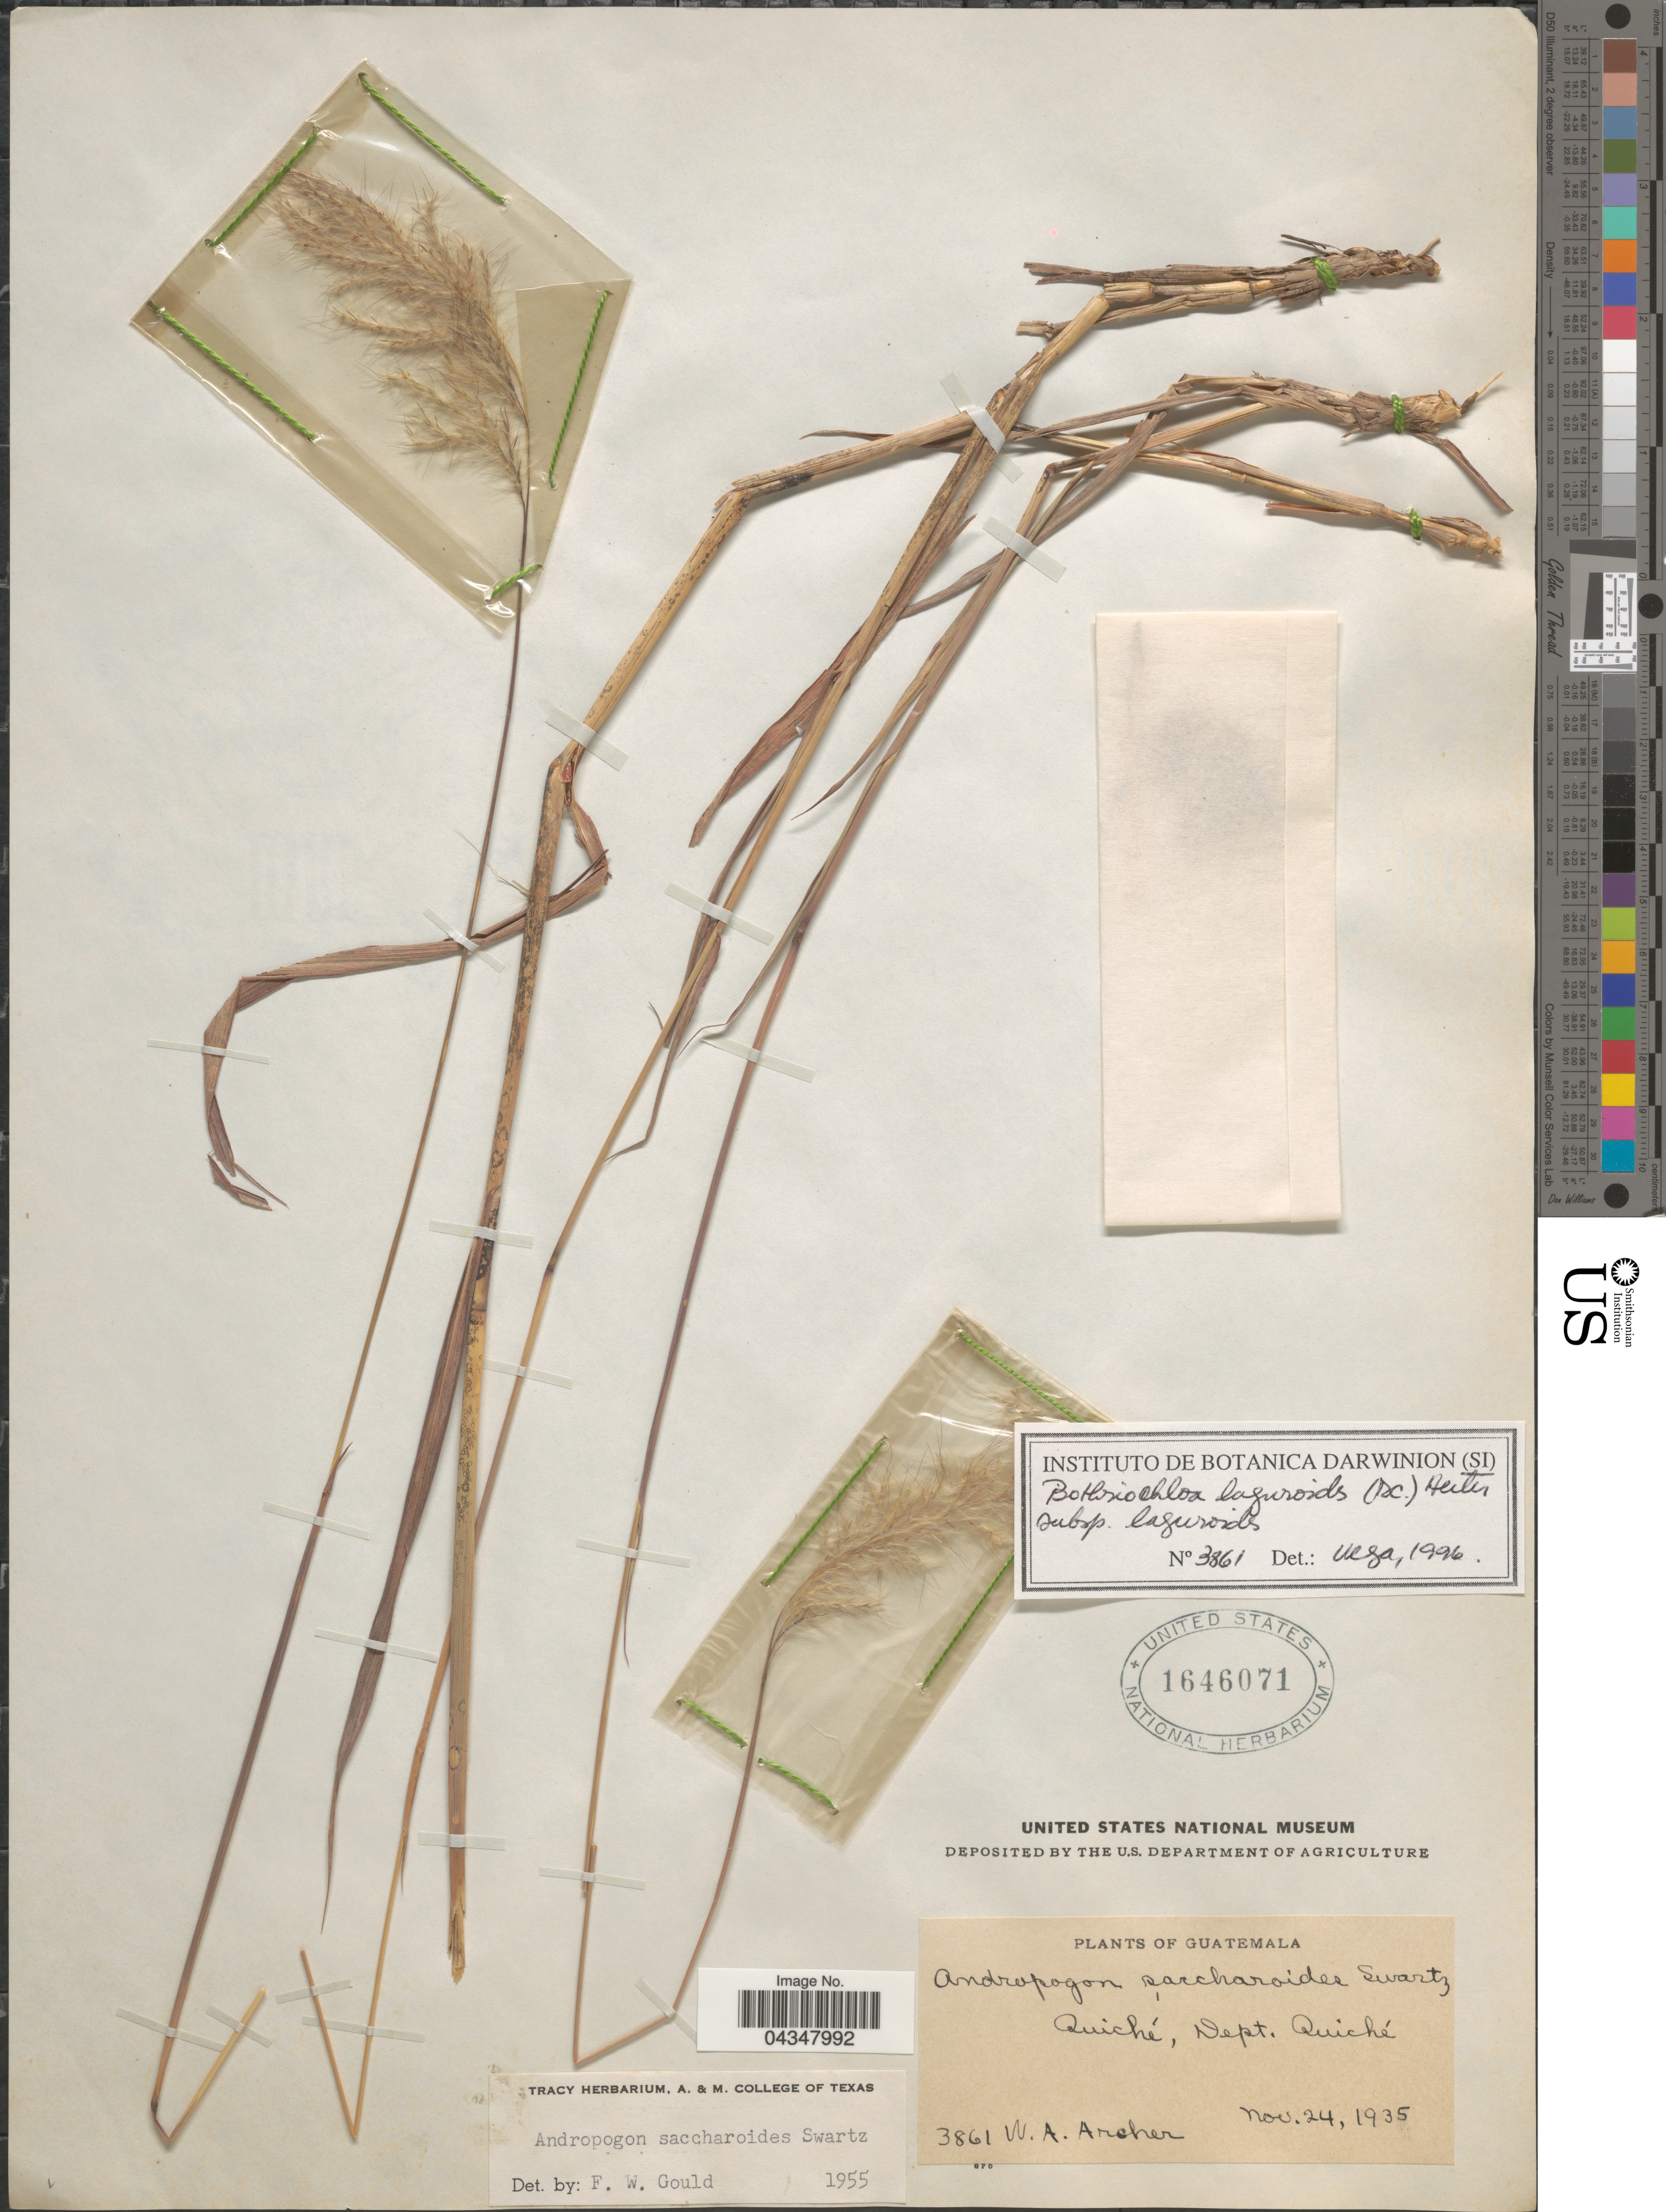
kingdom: Plantae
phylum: Tracheophyta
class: Liliopsida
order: Poales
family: Poaceae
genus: Bothriochloa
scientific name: Bothriochloa laguroides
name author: (DC.) Herter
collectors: W. Archer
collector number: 3861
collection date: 1935-11-24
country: Guatemala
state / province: El Quiche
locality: Quiché, Dept. Quiché.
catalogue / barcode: US 1646071